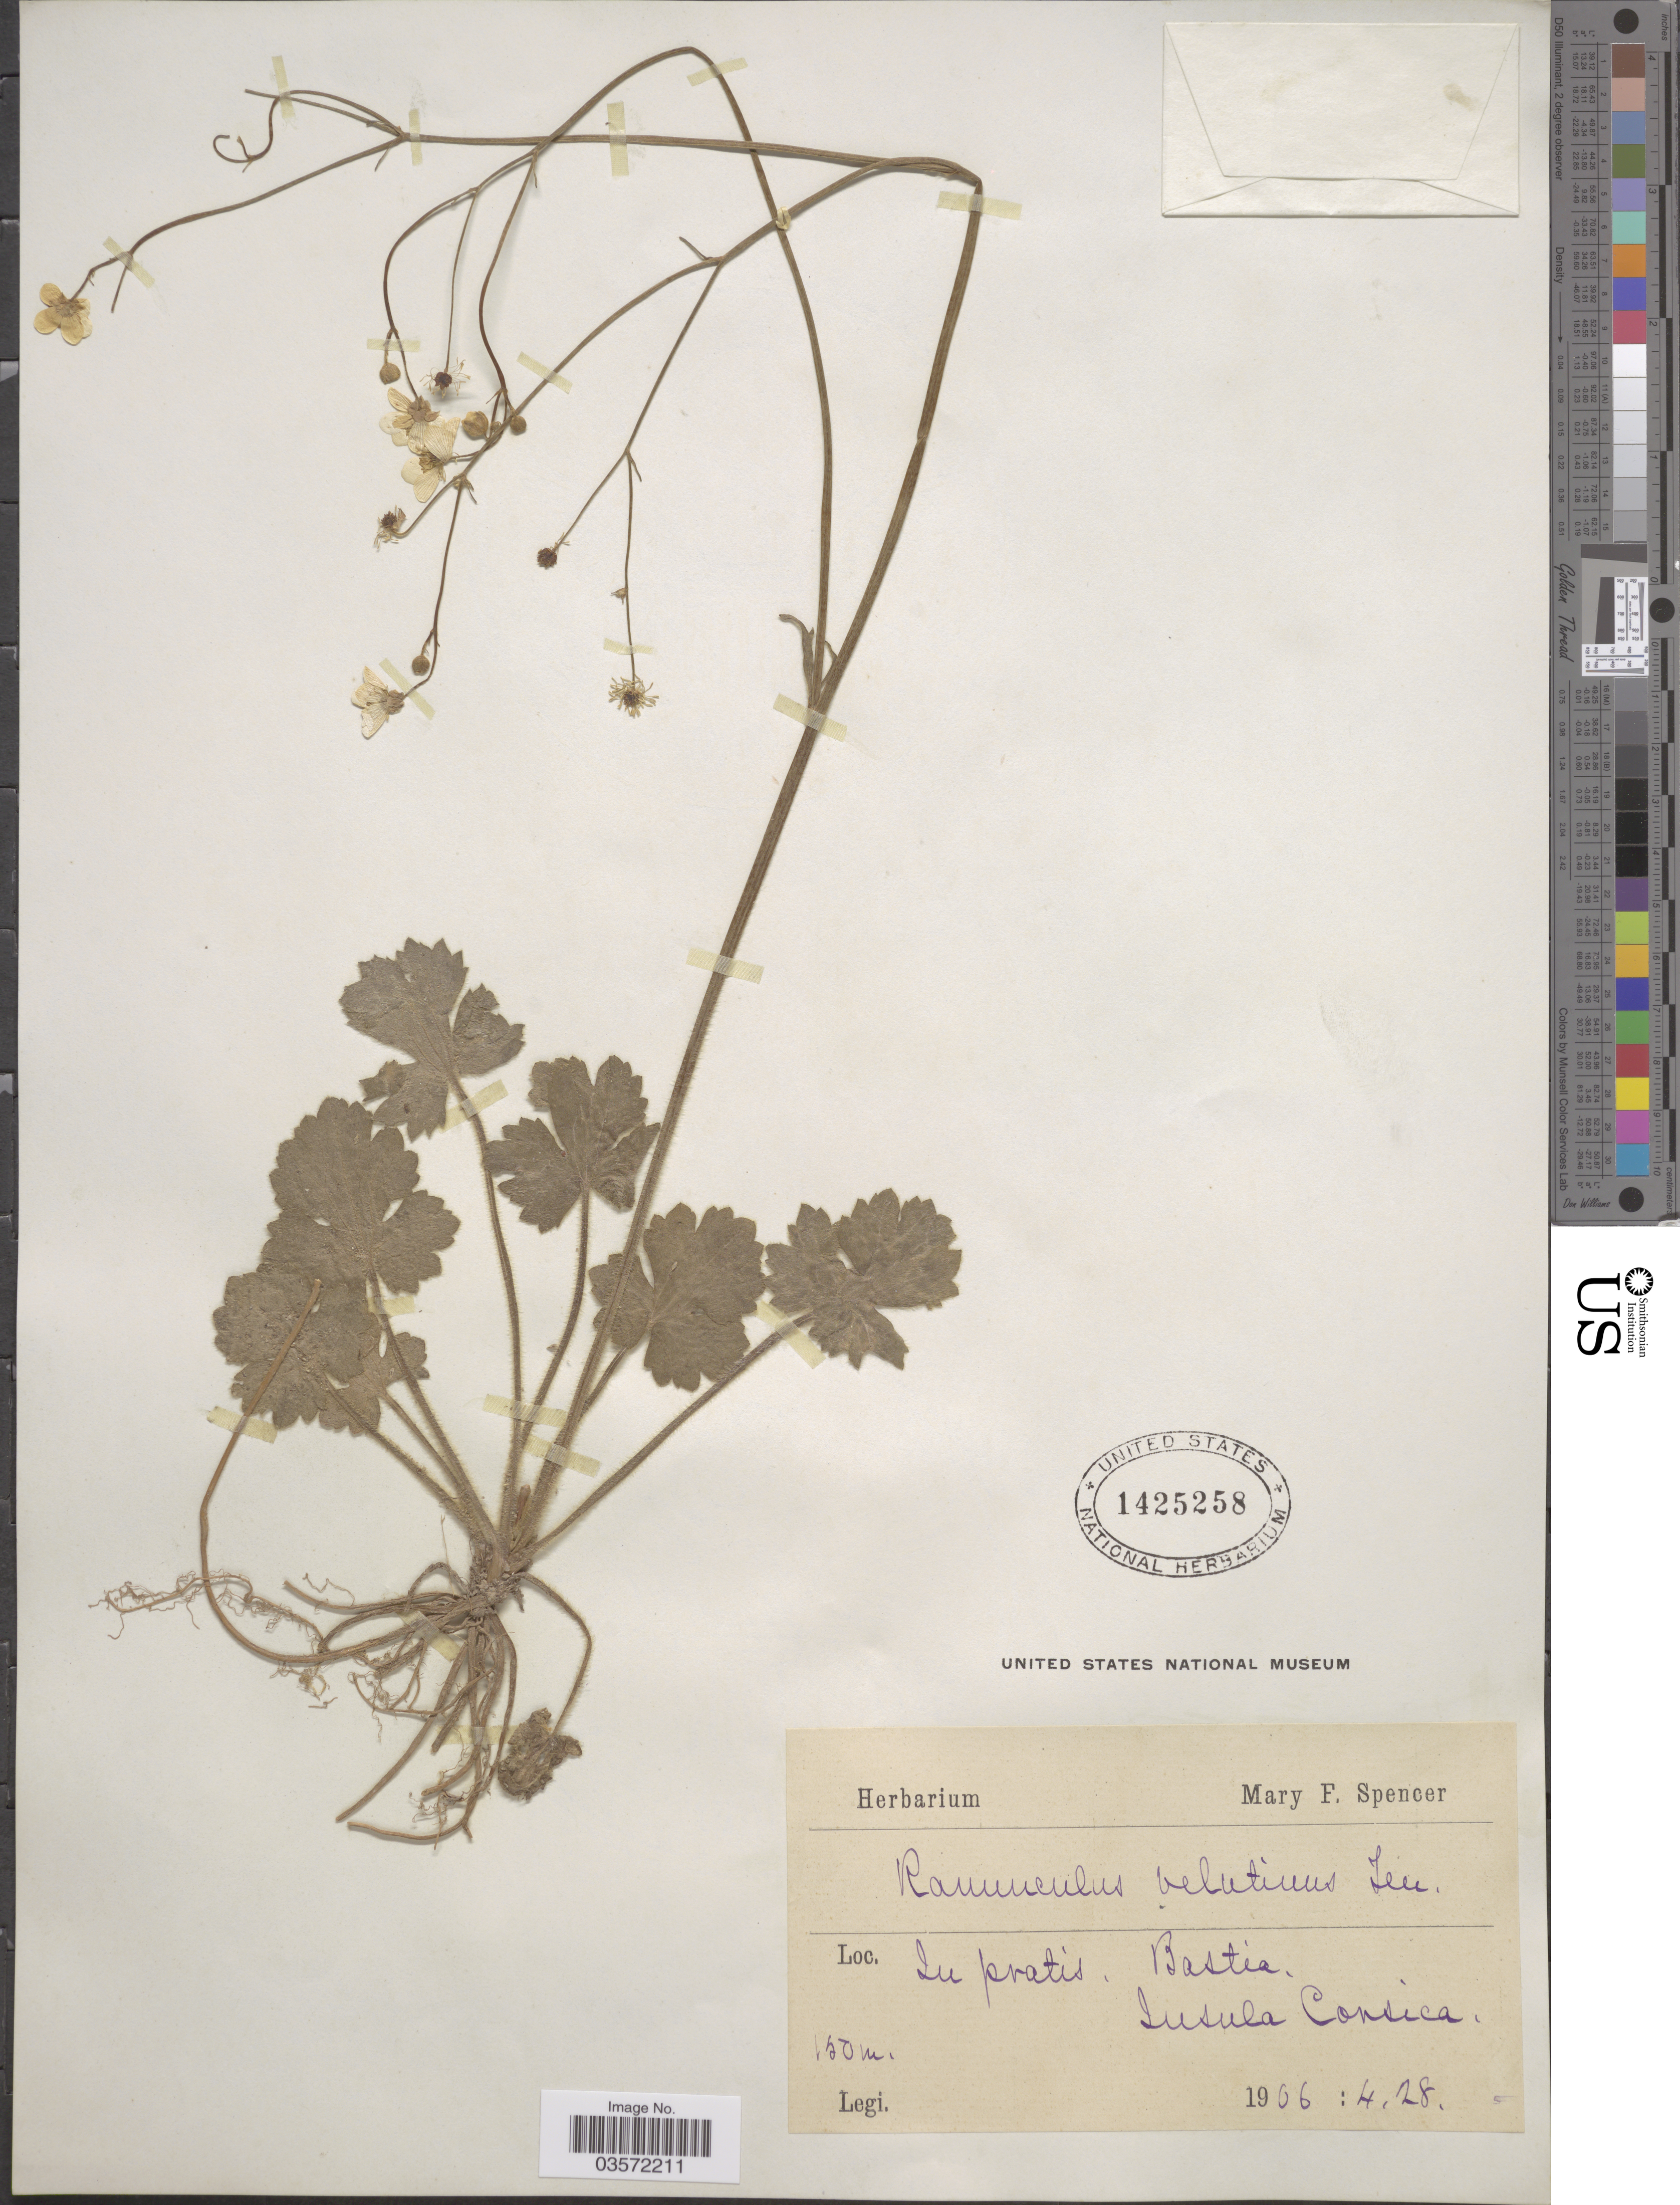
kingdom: Plantae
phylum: Tracheophyta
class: Magnoliopsida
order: Ranunculales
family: Ranunculaceae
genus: Ranunculus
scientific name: Ranunculus velutinus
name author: Ten.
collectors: ex herb. Spencer, Mary Fiske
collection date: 1906-04-28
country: France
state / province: Corsica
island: Corse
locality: In pratis. Bastia. Insula Corsica.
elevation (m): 150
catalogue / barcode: US 1425258